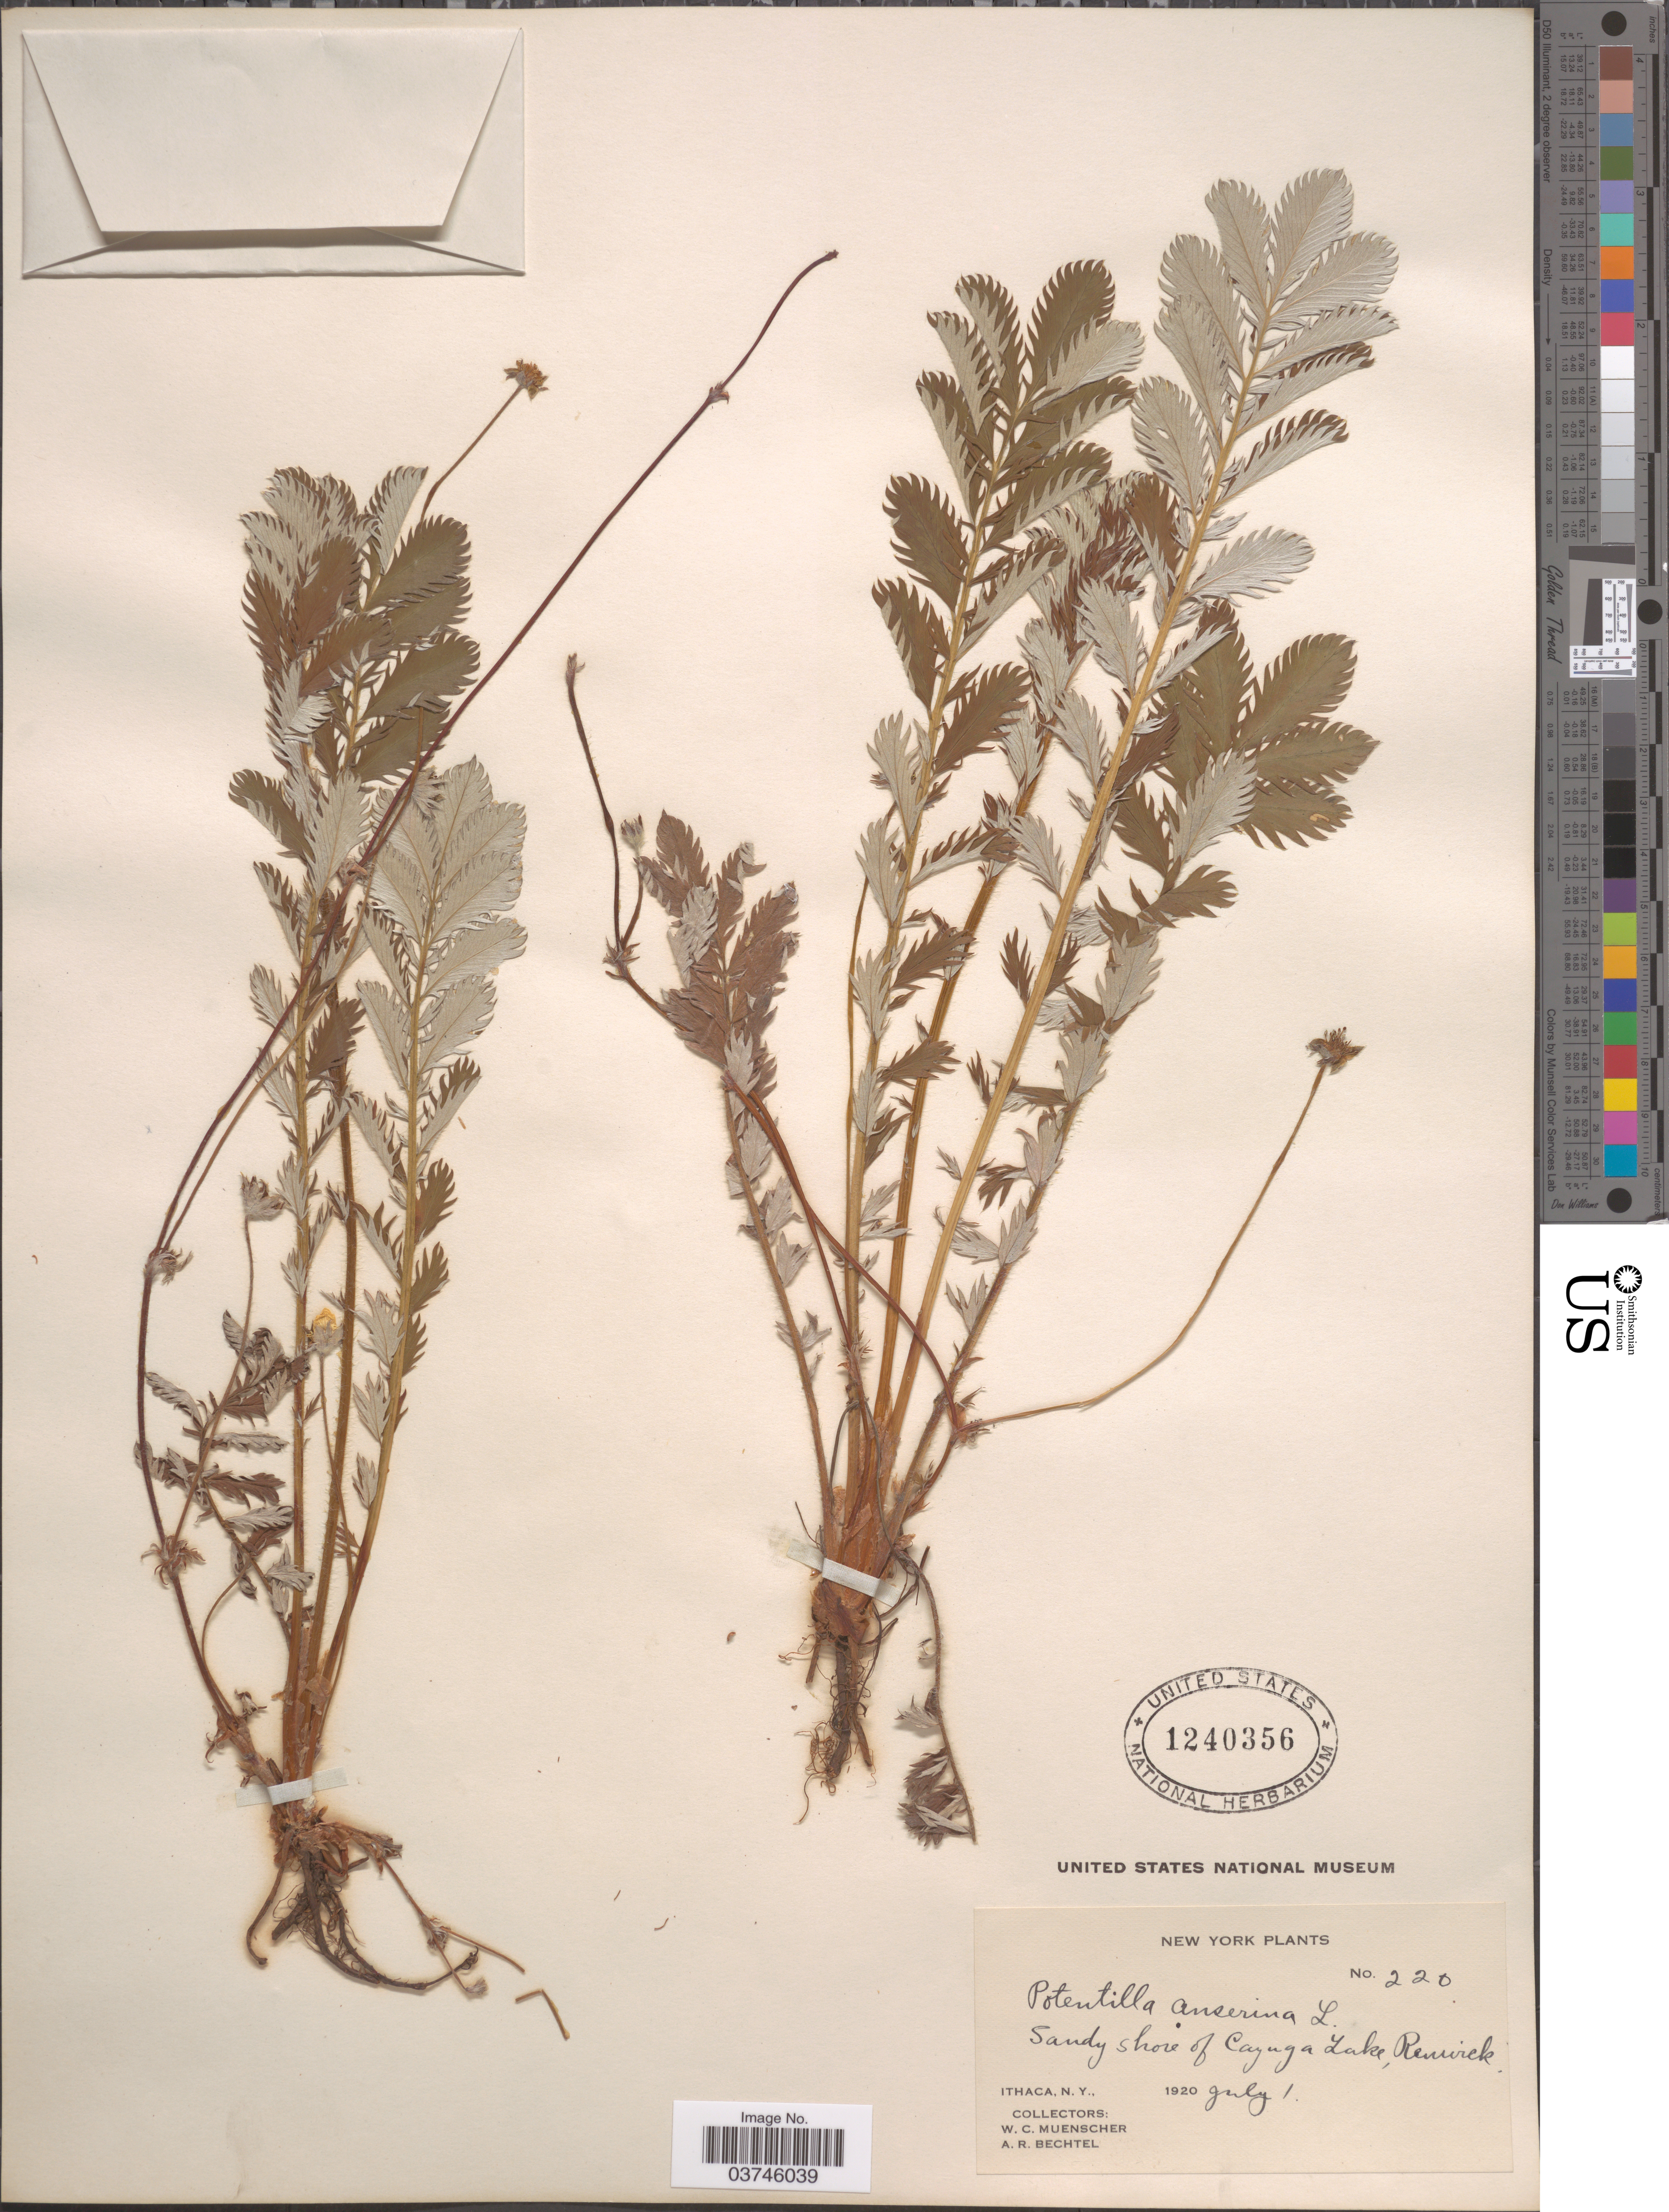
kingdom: Plantae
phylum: Tracheophyta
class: Magnoliopsida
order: Rosales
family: Rosaceae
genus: Argentina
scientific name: Argentina anserina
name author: (L.) Rydb.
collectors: W. Muenscher & A. Bechtel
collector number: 220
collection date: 1920-07-01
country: United States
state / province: New York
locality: Sandy shore of Cayuga Lake, Renwick. Ithaca.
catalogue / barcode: US 1240356